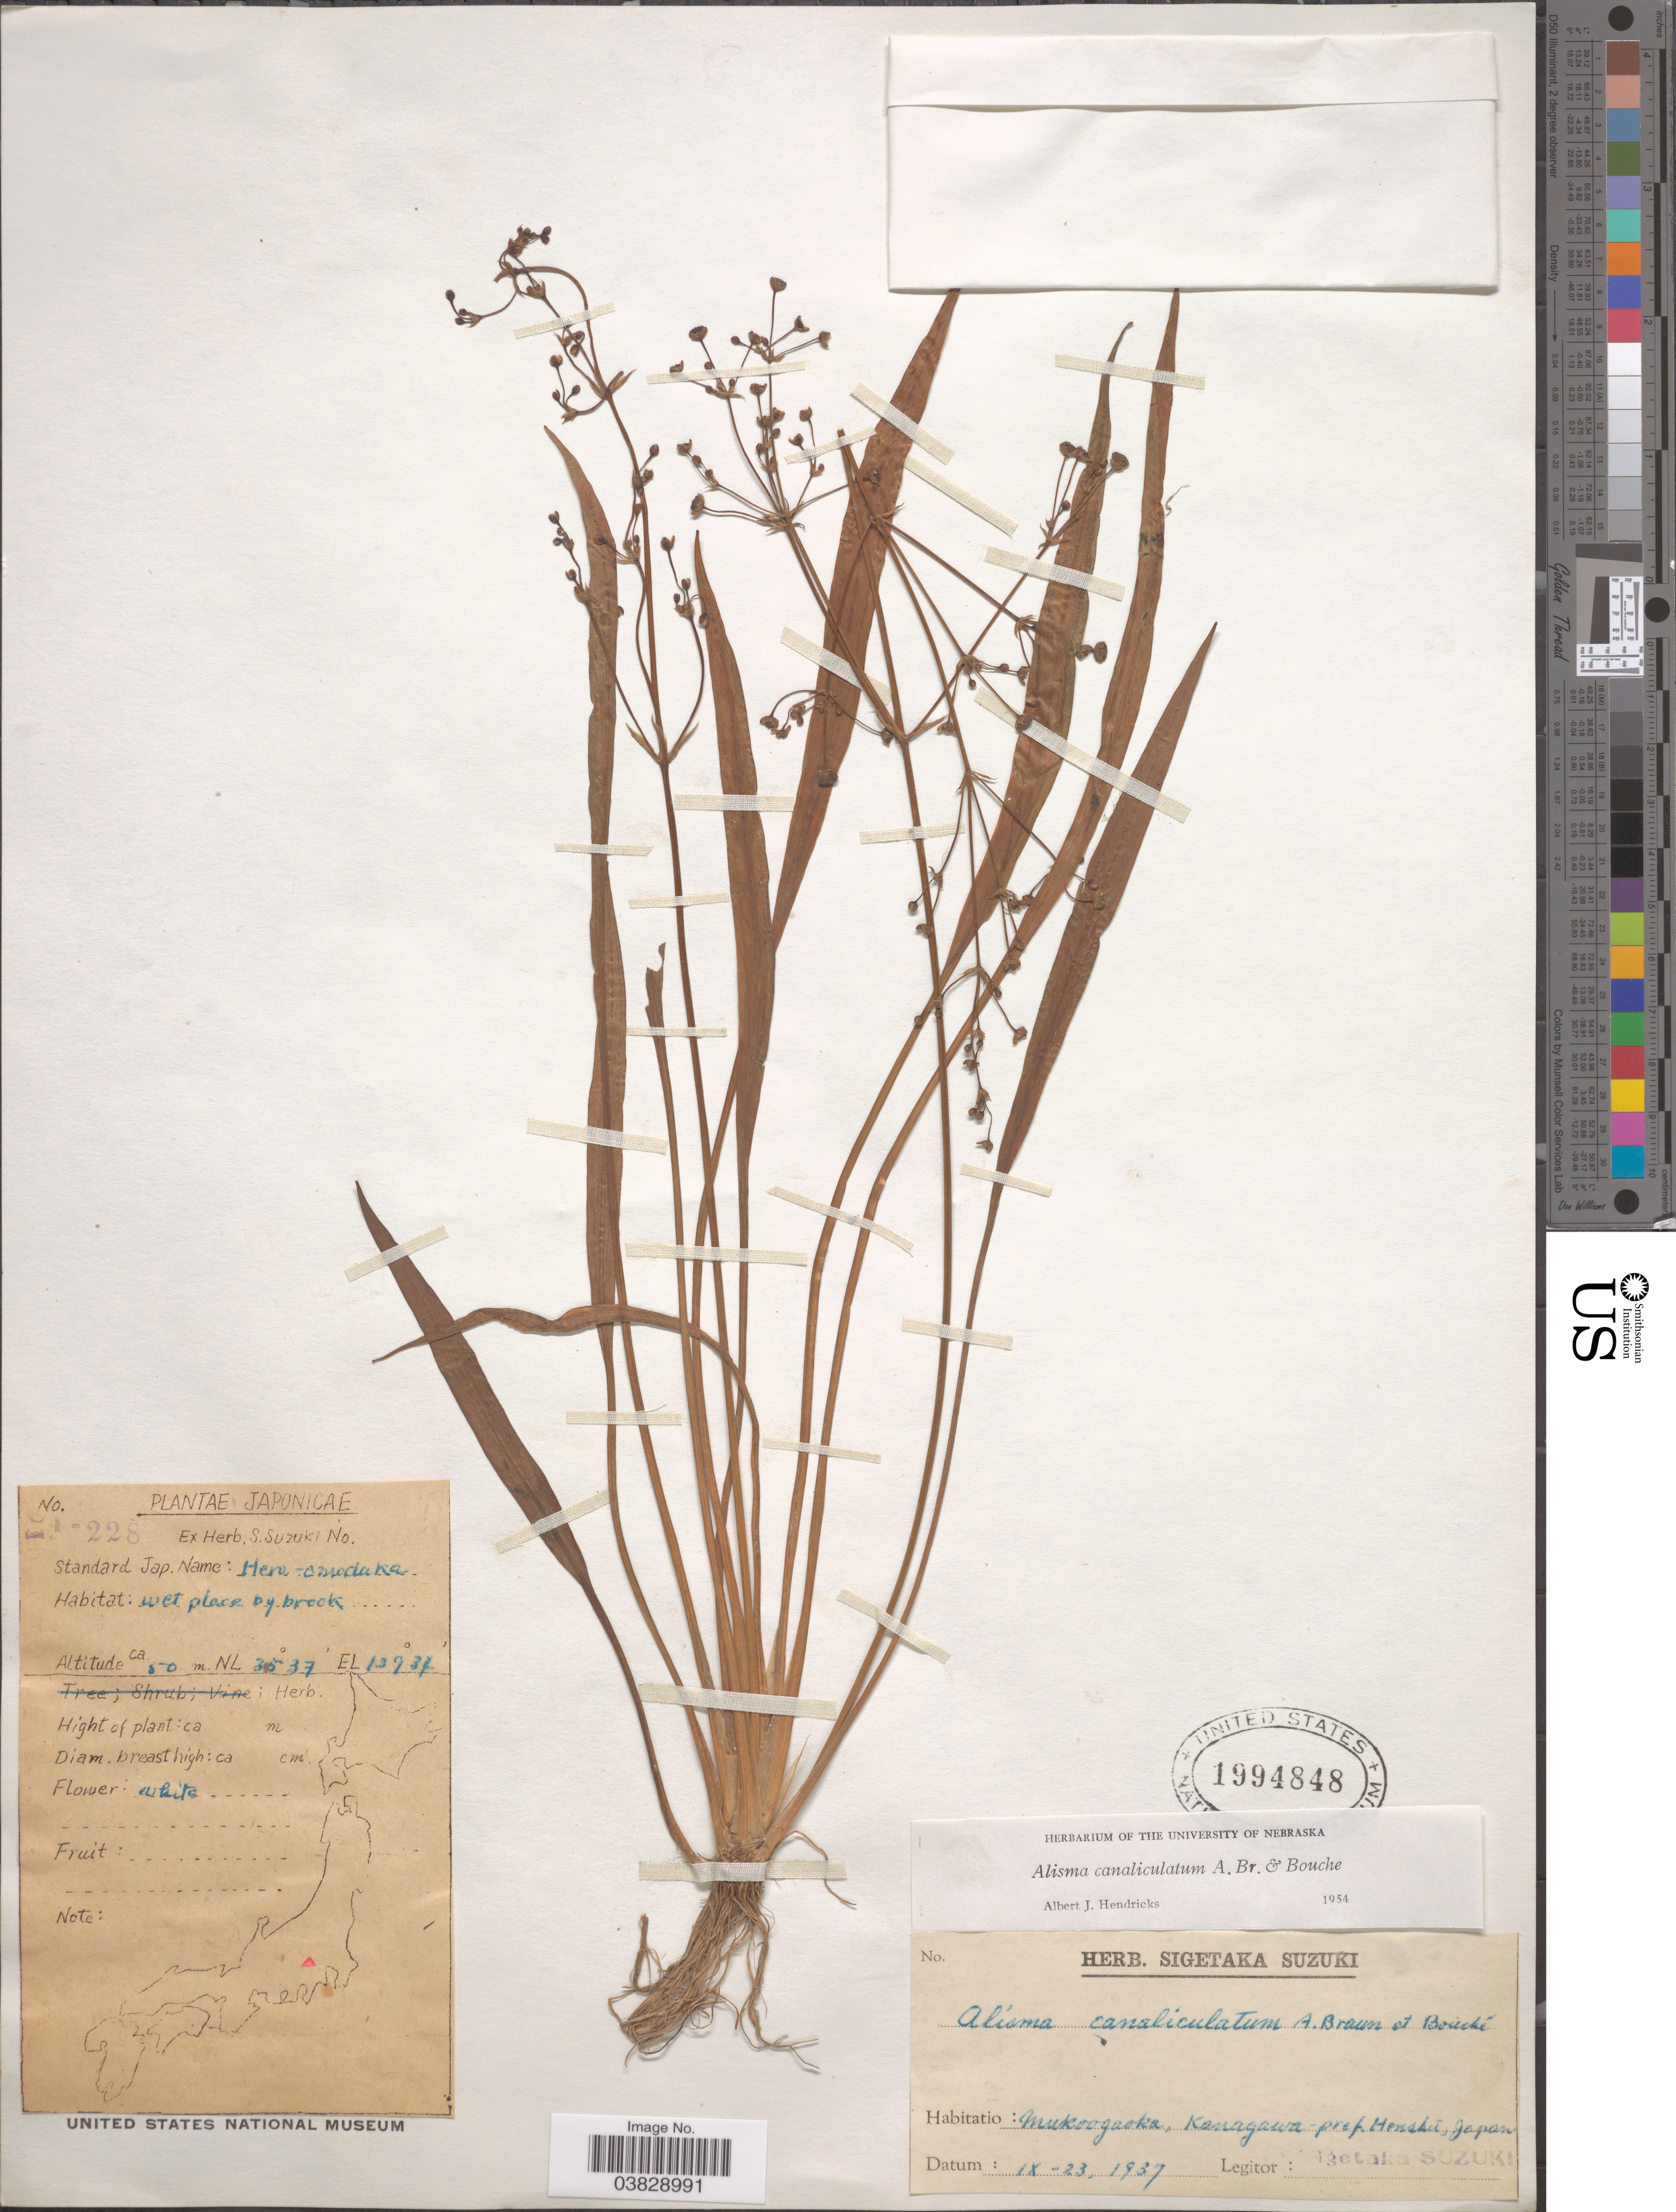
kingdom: Plantae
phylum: Tracheophyta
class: Liliopsida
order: Alismatales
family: Alismataceae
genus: Alisma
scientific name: Alisma canaliculatum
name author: A. Braun & C.D. Bouché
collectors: S. Suzuki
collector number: I-228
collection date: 1937-09-23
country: Japan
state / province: Kanagawa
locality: Mukoogaoka, Kanagawa-pref. Honshu.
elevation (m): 50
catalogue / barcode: US 1994848